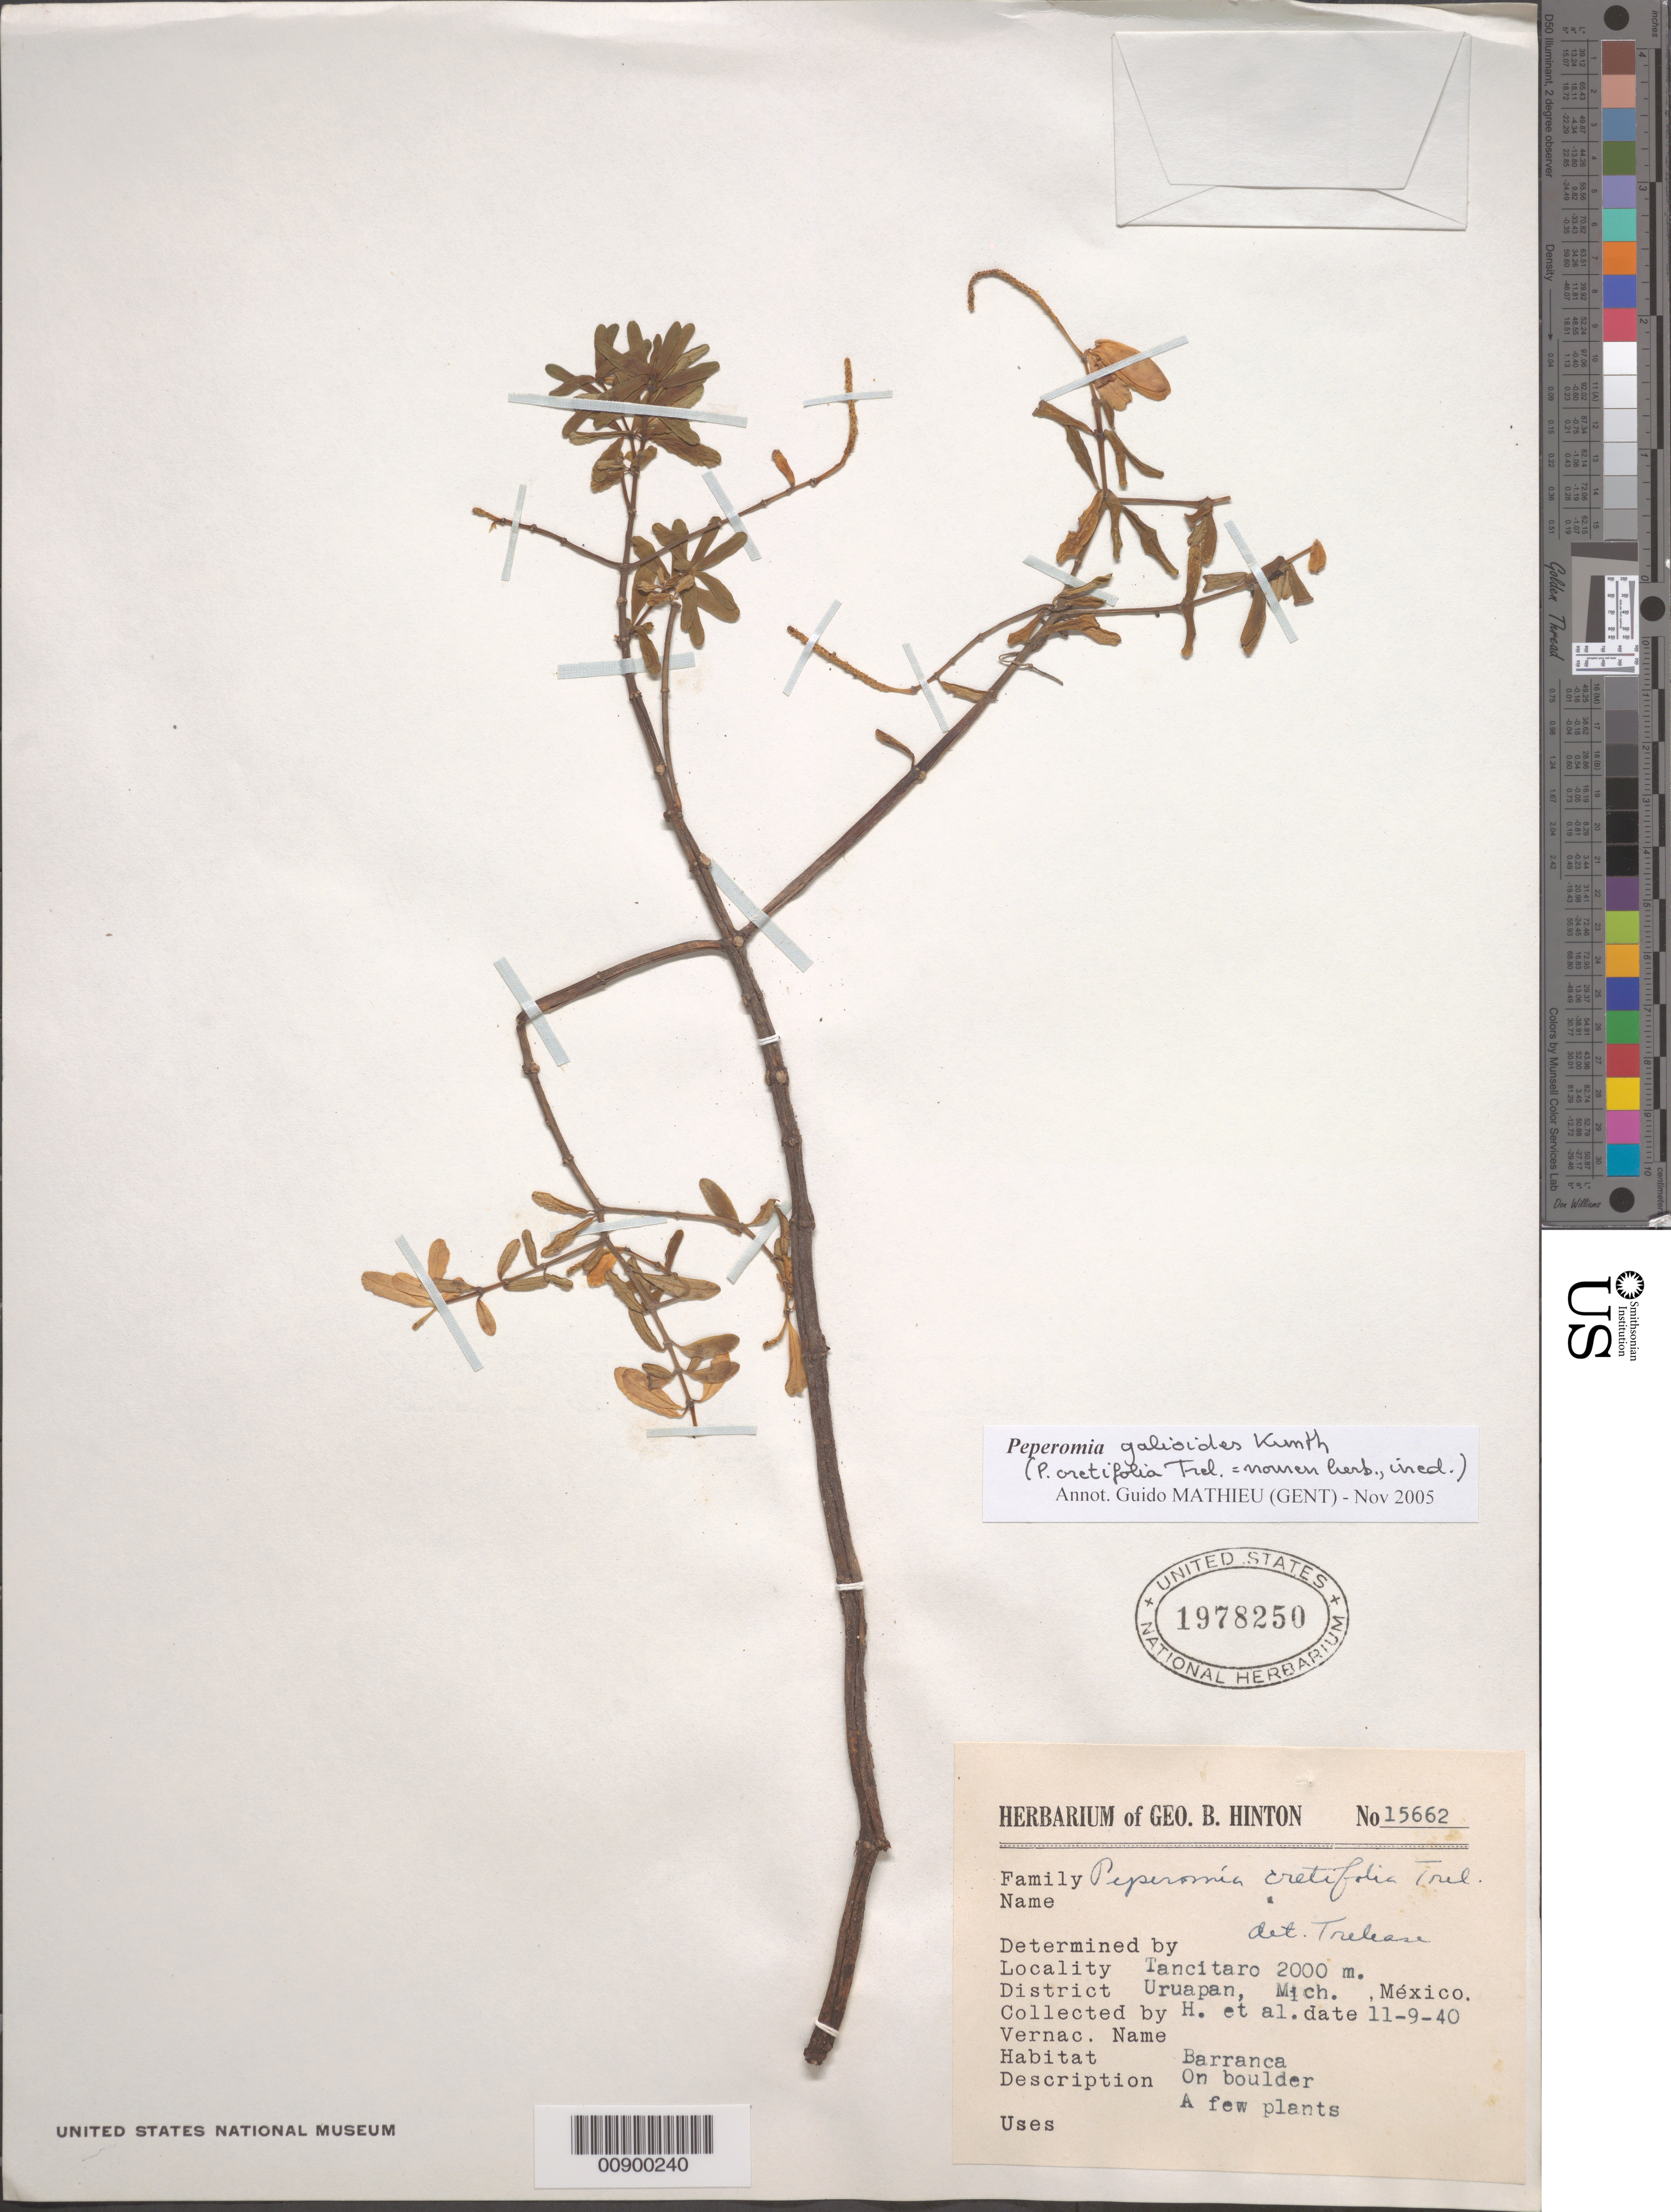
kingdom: Plantae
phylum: Tracheophyta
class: Magnoliopsida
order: Piperales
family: Piperaceae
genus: Peperomia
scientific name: Peperomia leptophylla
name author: Miq.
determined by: Jiménez, José Estaban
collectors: G. B. Hinton & et al.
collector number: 15662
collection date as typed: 09 Sep 1940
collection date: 1940-09-09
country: Mexico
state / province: Michoacán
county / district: Uruapan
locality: Tancitaro, District of Uruapan, State of Michoacán.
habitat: Barranca. On boulder.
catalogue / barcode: US 1978250